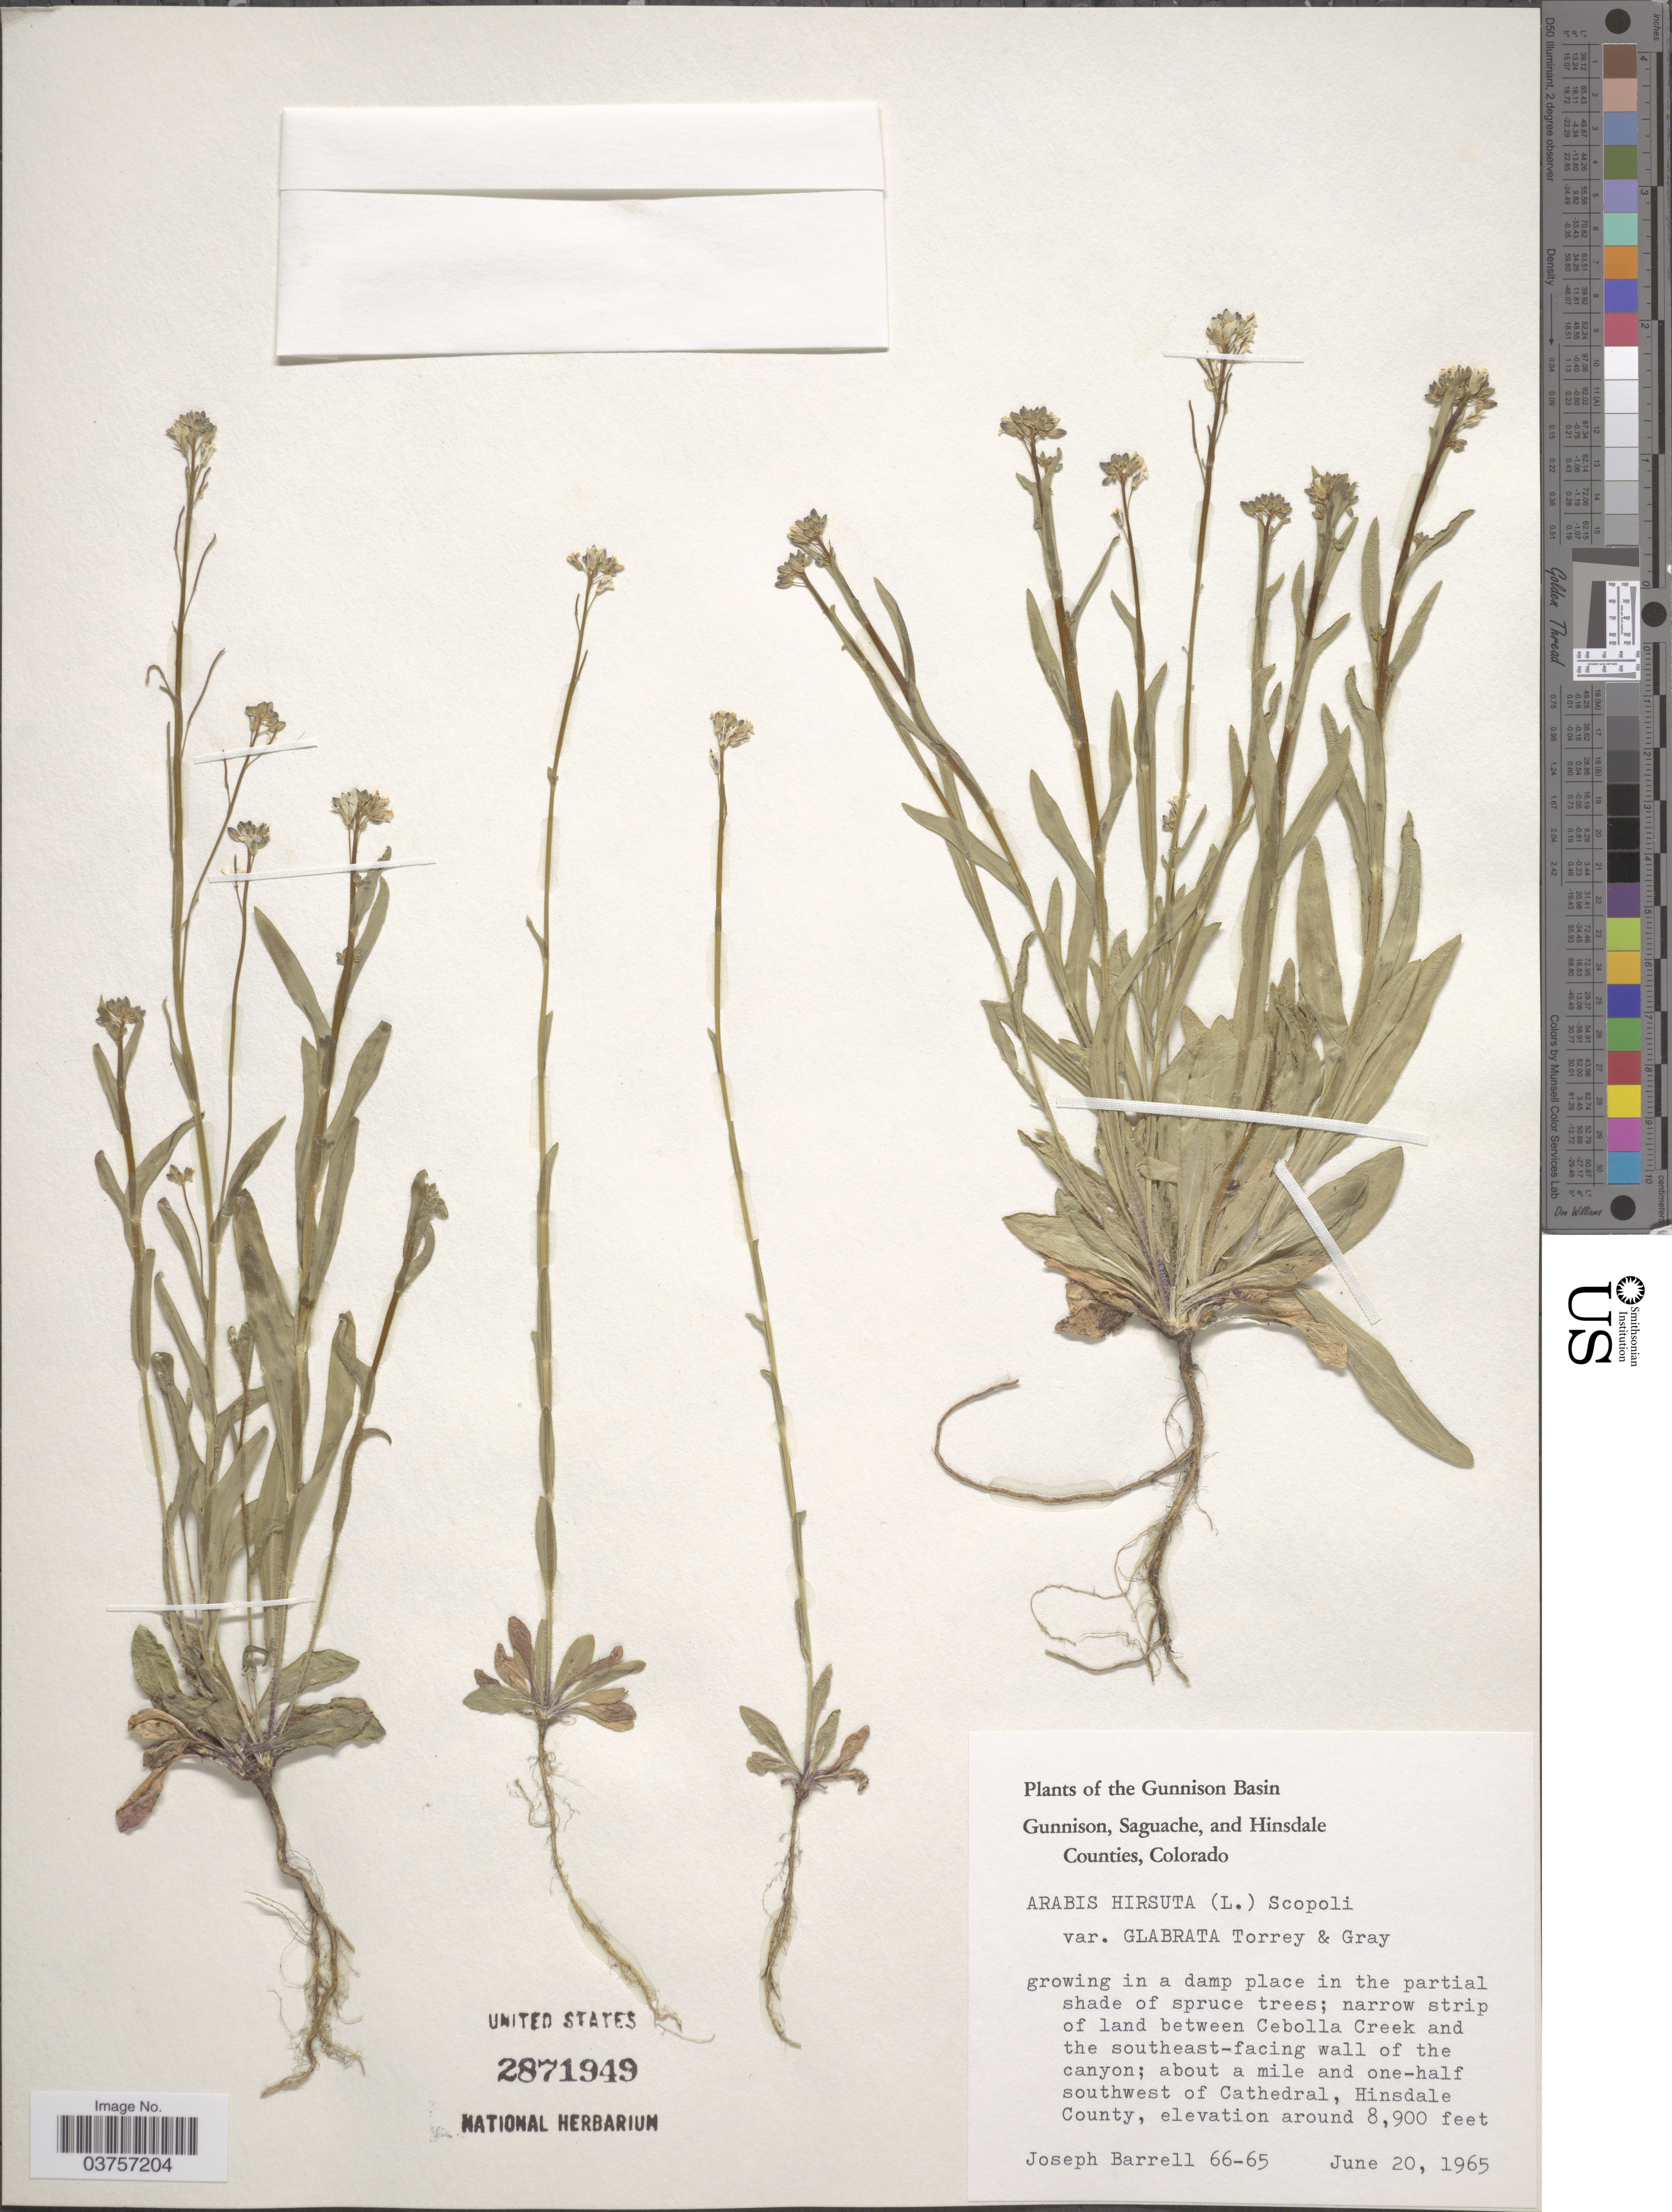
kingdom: Plantae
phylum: Tracheophyta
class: Magnoliopsida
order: Brassicales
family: Brassicaceae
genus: Arabis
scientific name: Arabis hirsuta var. glabrata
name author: Torr. & A. Gray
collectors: J. Barrell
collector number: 66-65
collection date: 1965-06-20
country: United States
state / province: Colorado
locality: The Gunnison Basin; narrow strip of land between Cebolla Creek and the southeast-facing wall of the canyon; about a mile and one-half southwest of Cathedral, Hinsdale County.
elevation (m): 2713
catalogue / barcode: US 2871949